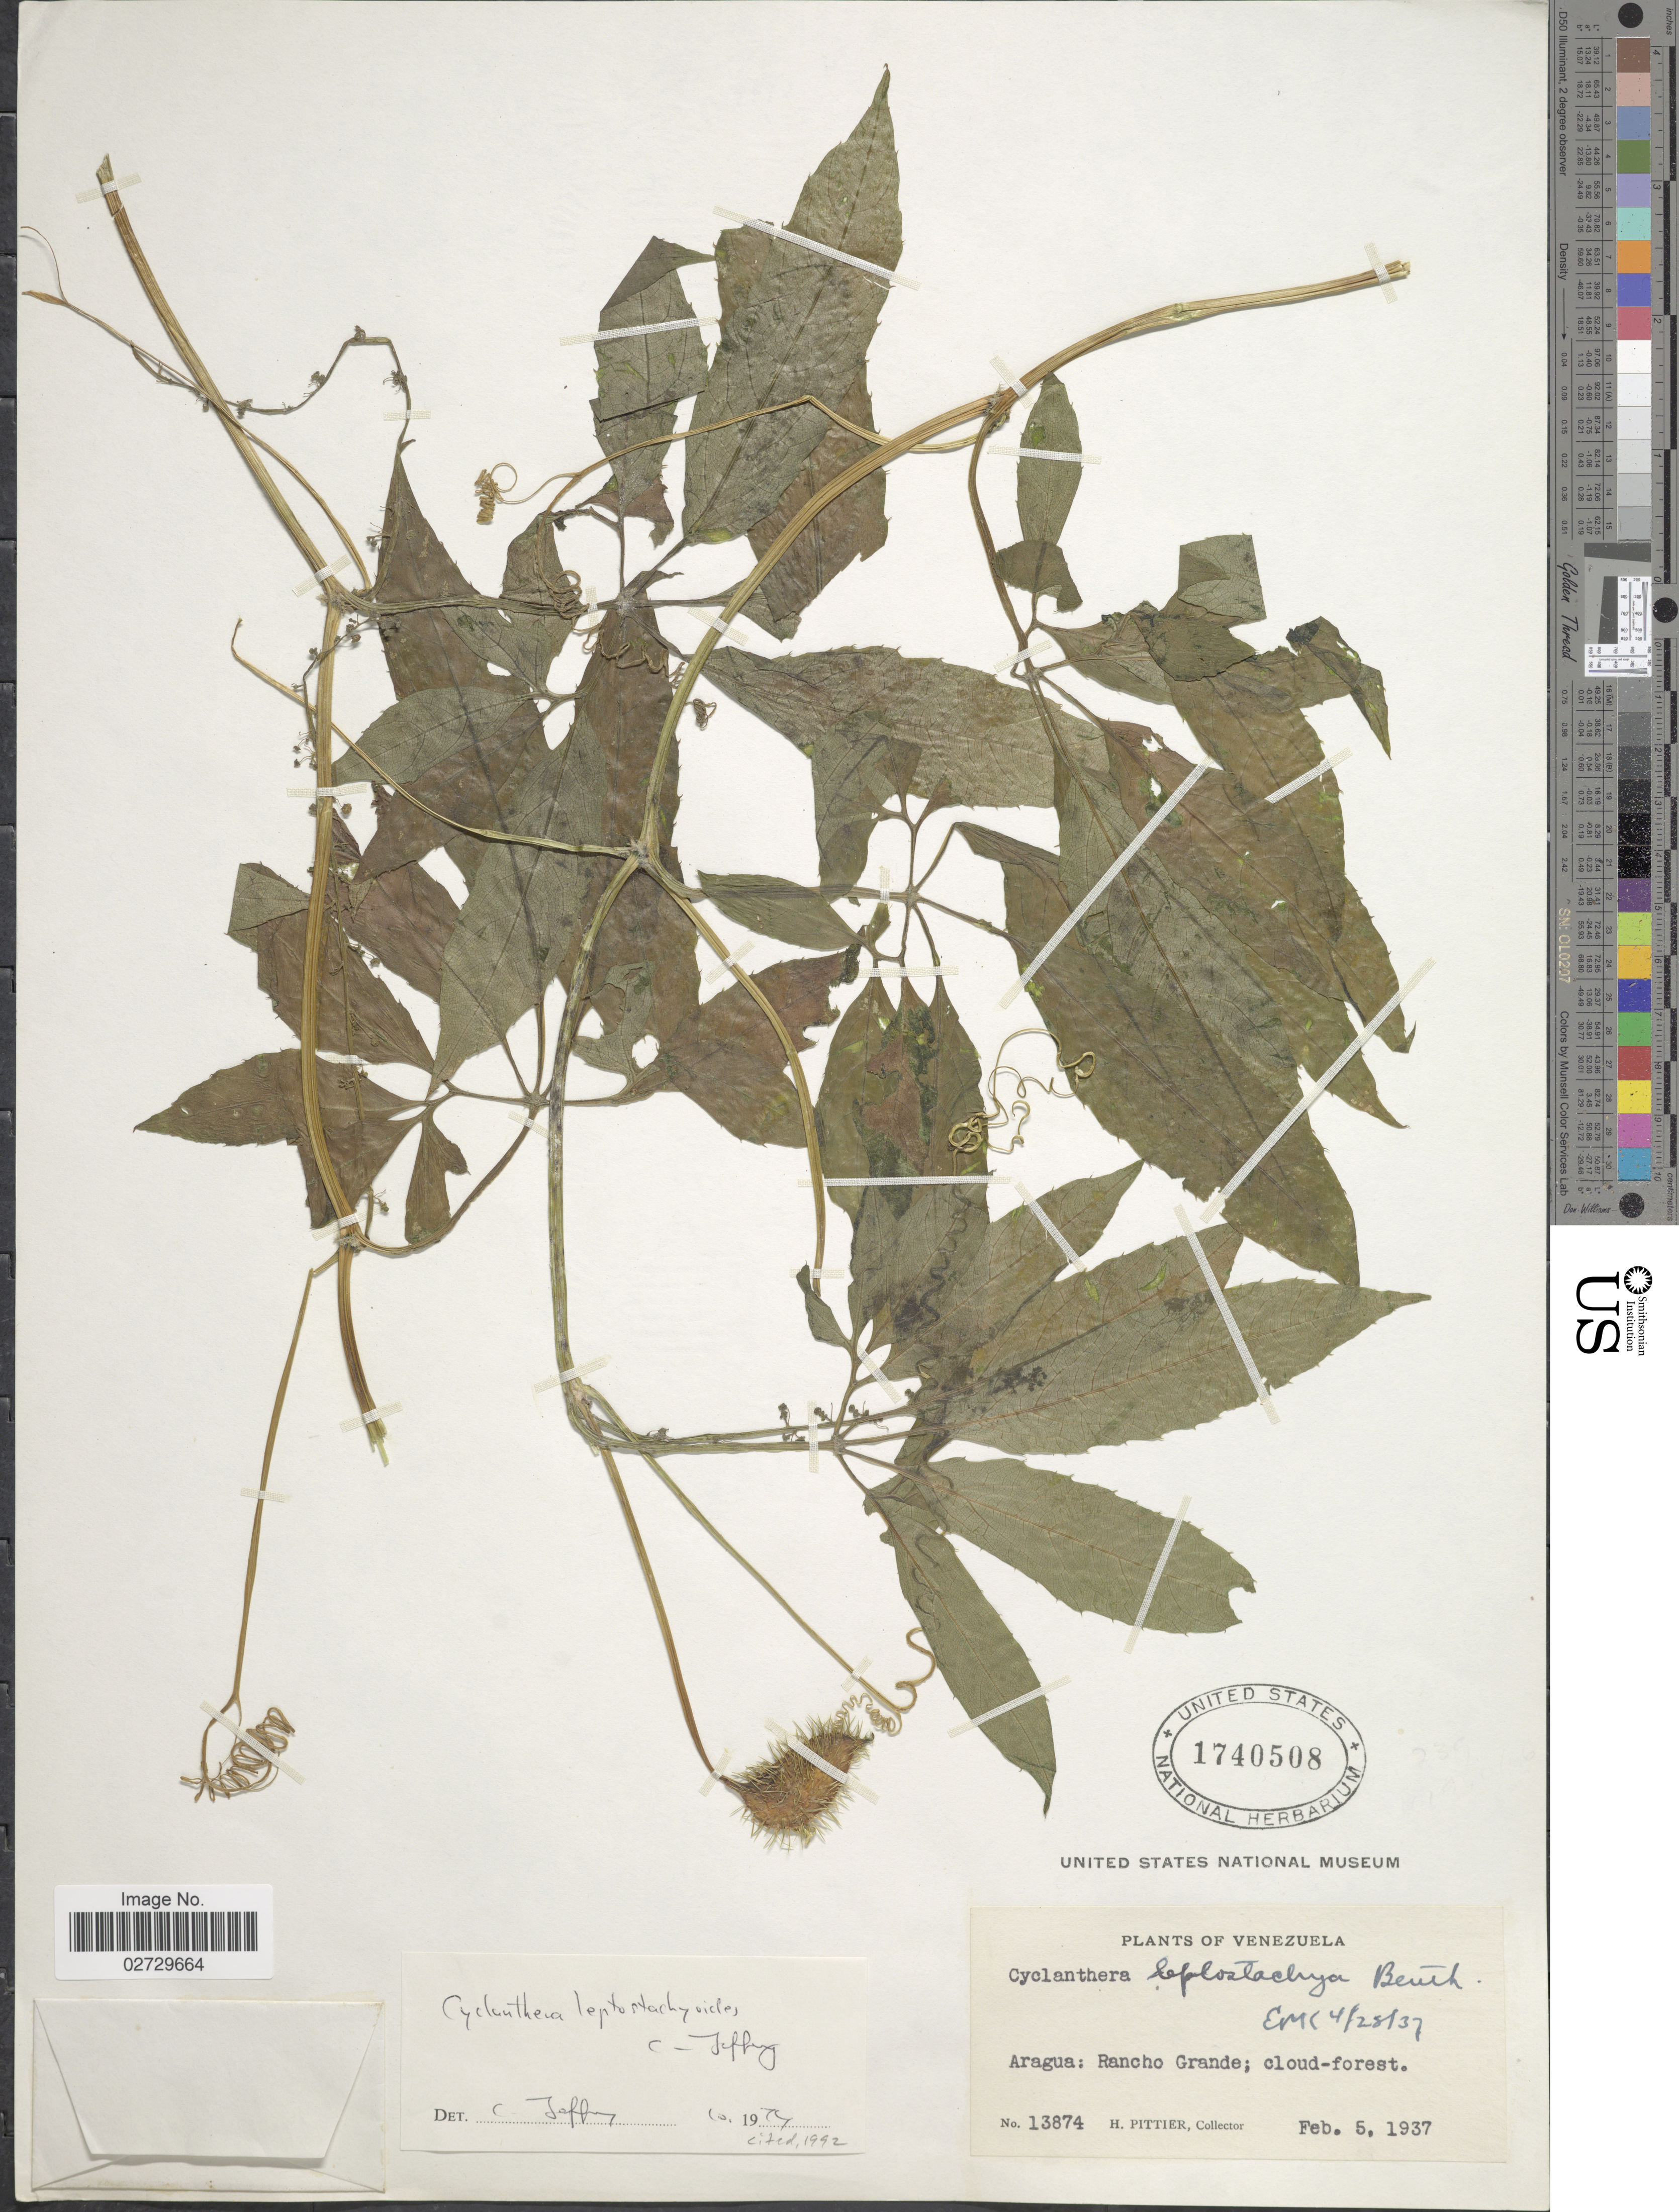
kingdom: Plantae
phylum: Tracheophyta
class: Magnoliopsida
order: Cucurbitales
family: Cucurbitaceae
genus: Cyclanthera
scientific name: Cyclanthera leptostachyoides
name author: C. Jeffrey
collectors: H. F. Pittier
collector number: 13874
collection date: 1937-02-05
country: Venezuela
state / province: Aragua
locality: Rancho Grande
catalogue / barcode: US 1740508